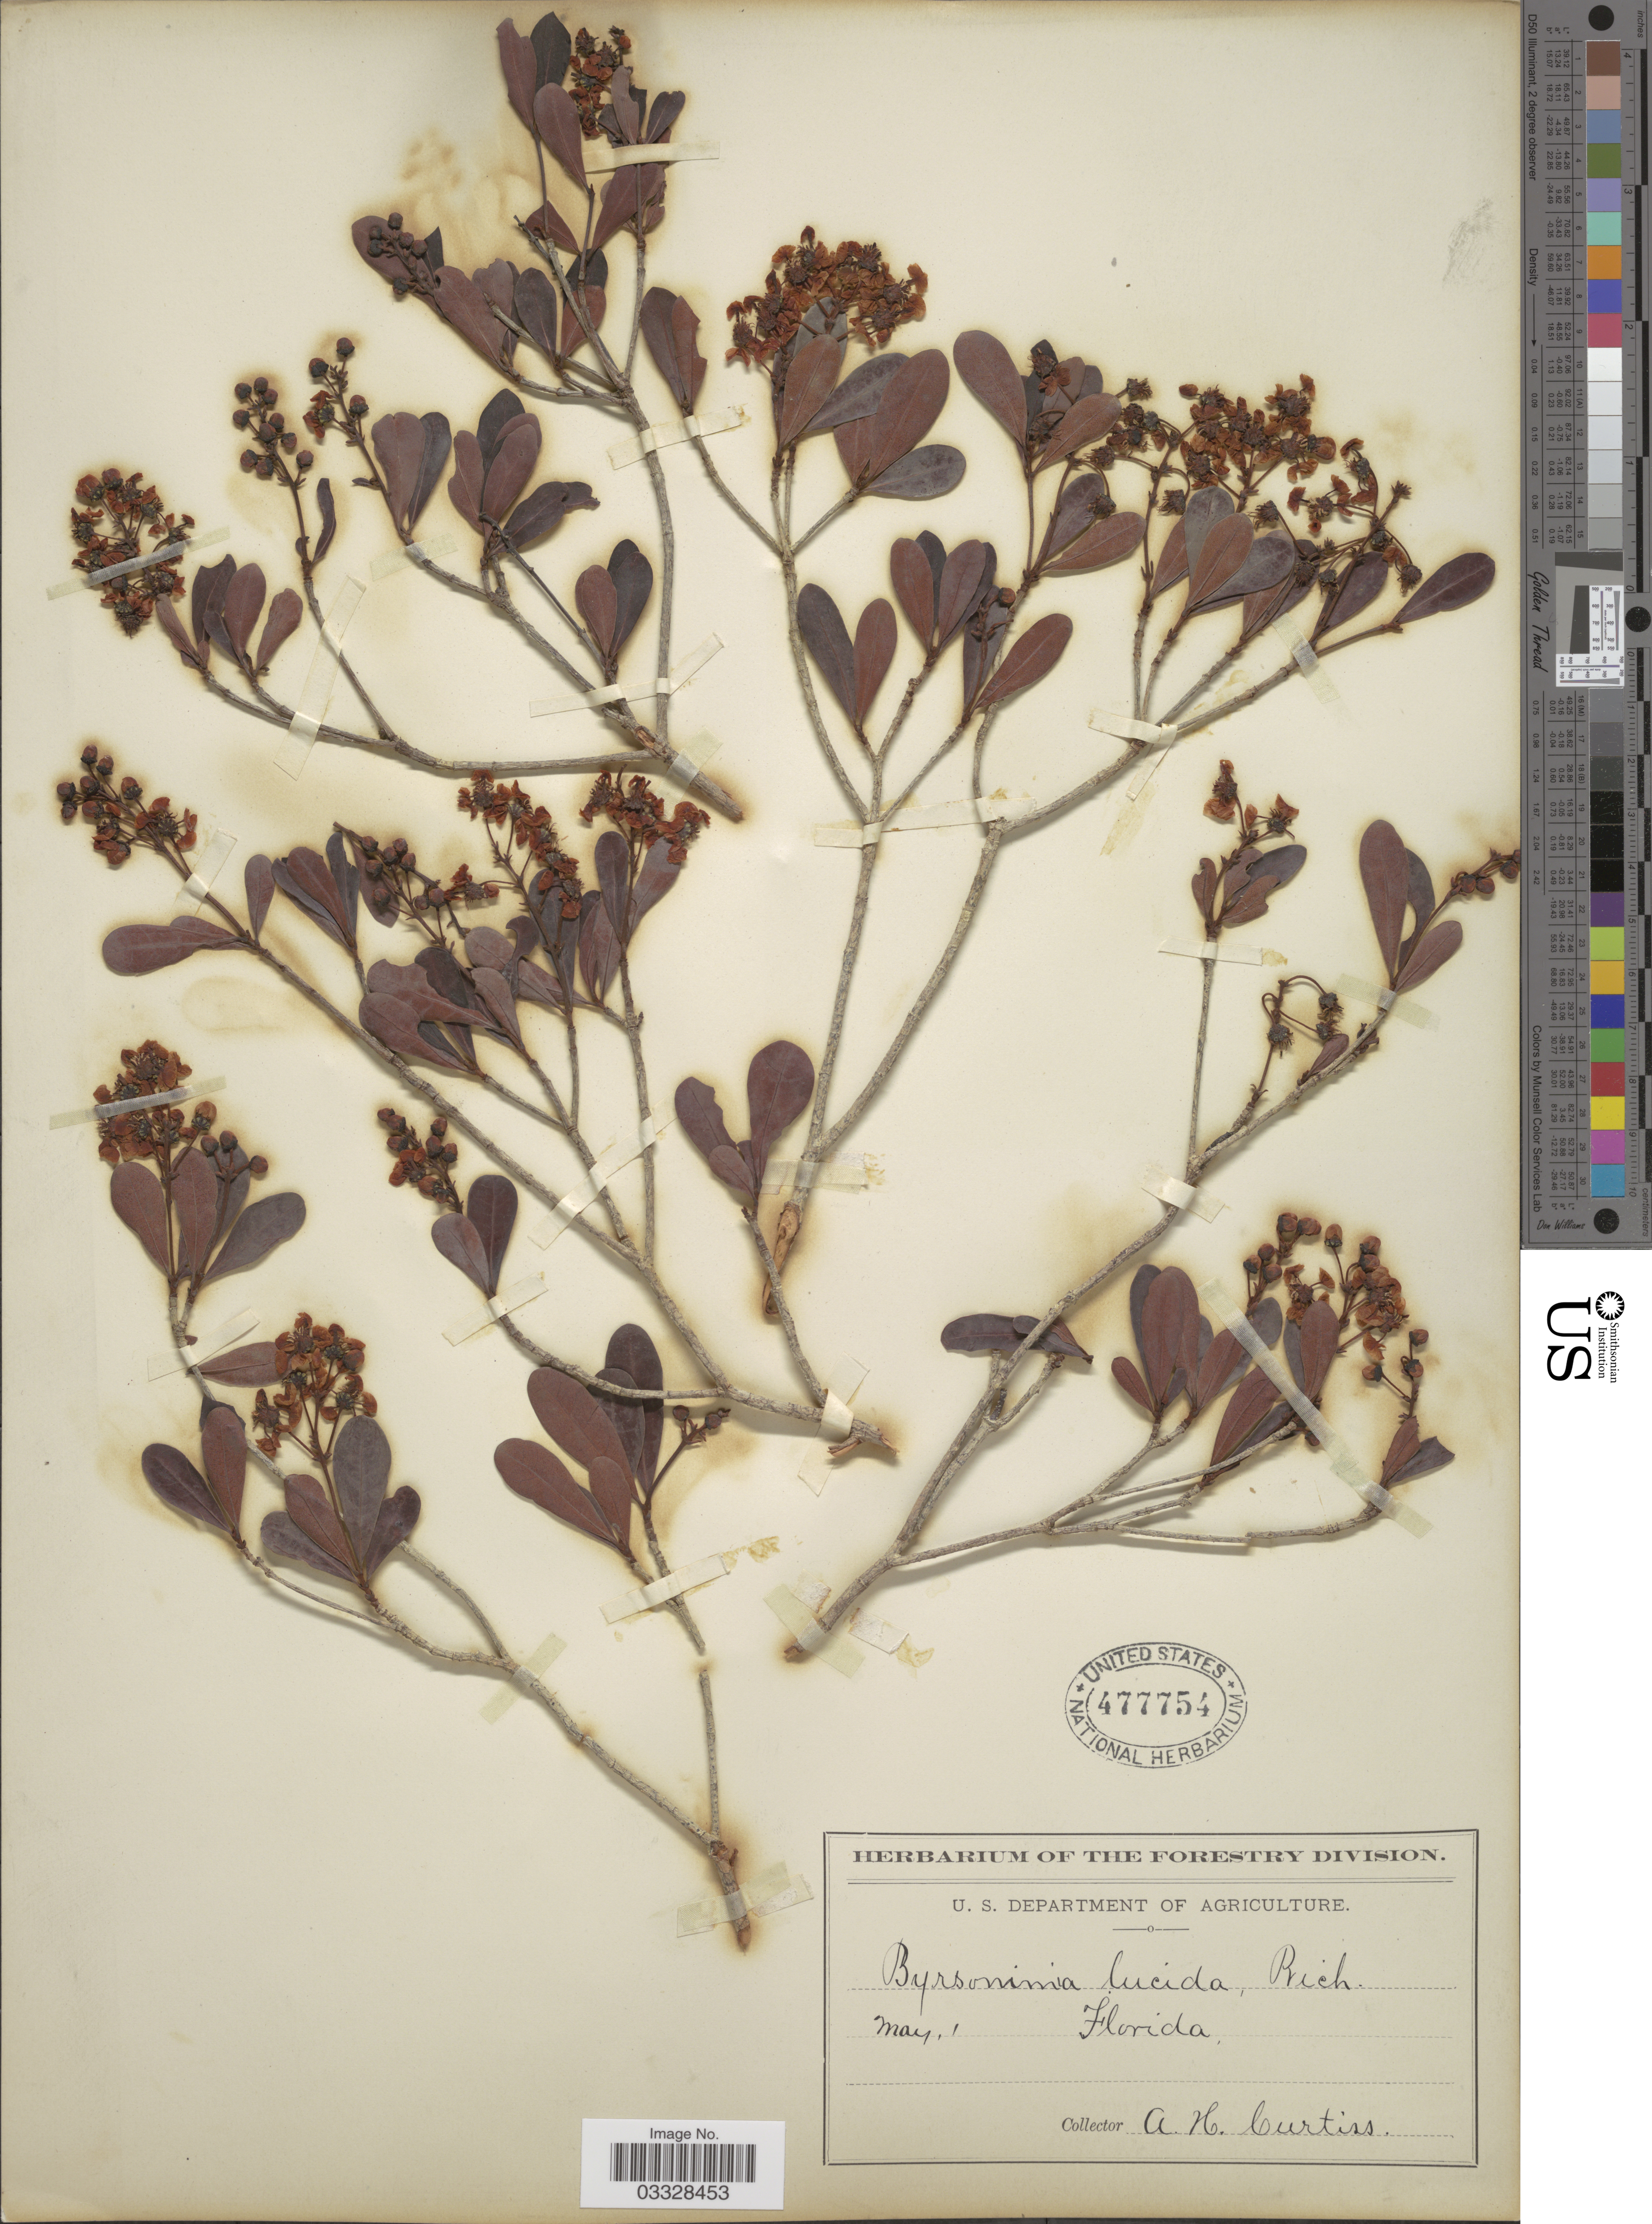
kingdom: Plantae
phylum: Tracheophyta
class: Magnoliopsida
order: Malpighiales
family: Malpighiaceae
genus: Byrsonima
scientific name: Byrsonima lucida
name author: (Mill.) DC.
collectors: A. Curtis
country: United States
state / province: Florida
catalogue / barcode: US 477754